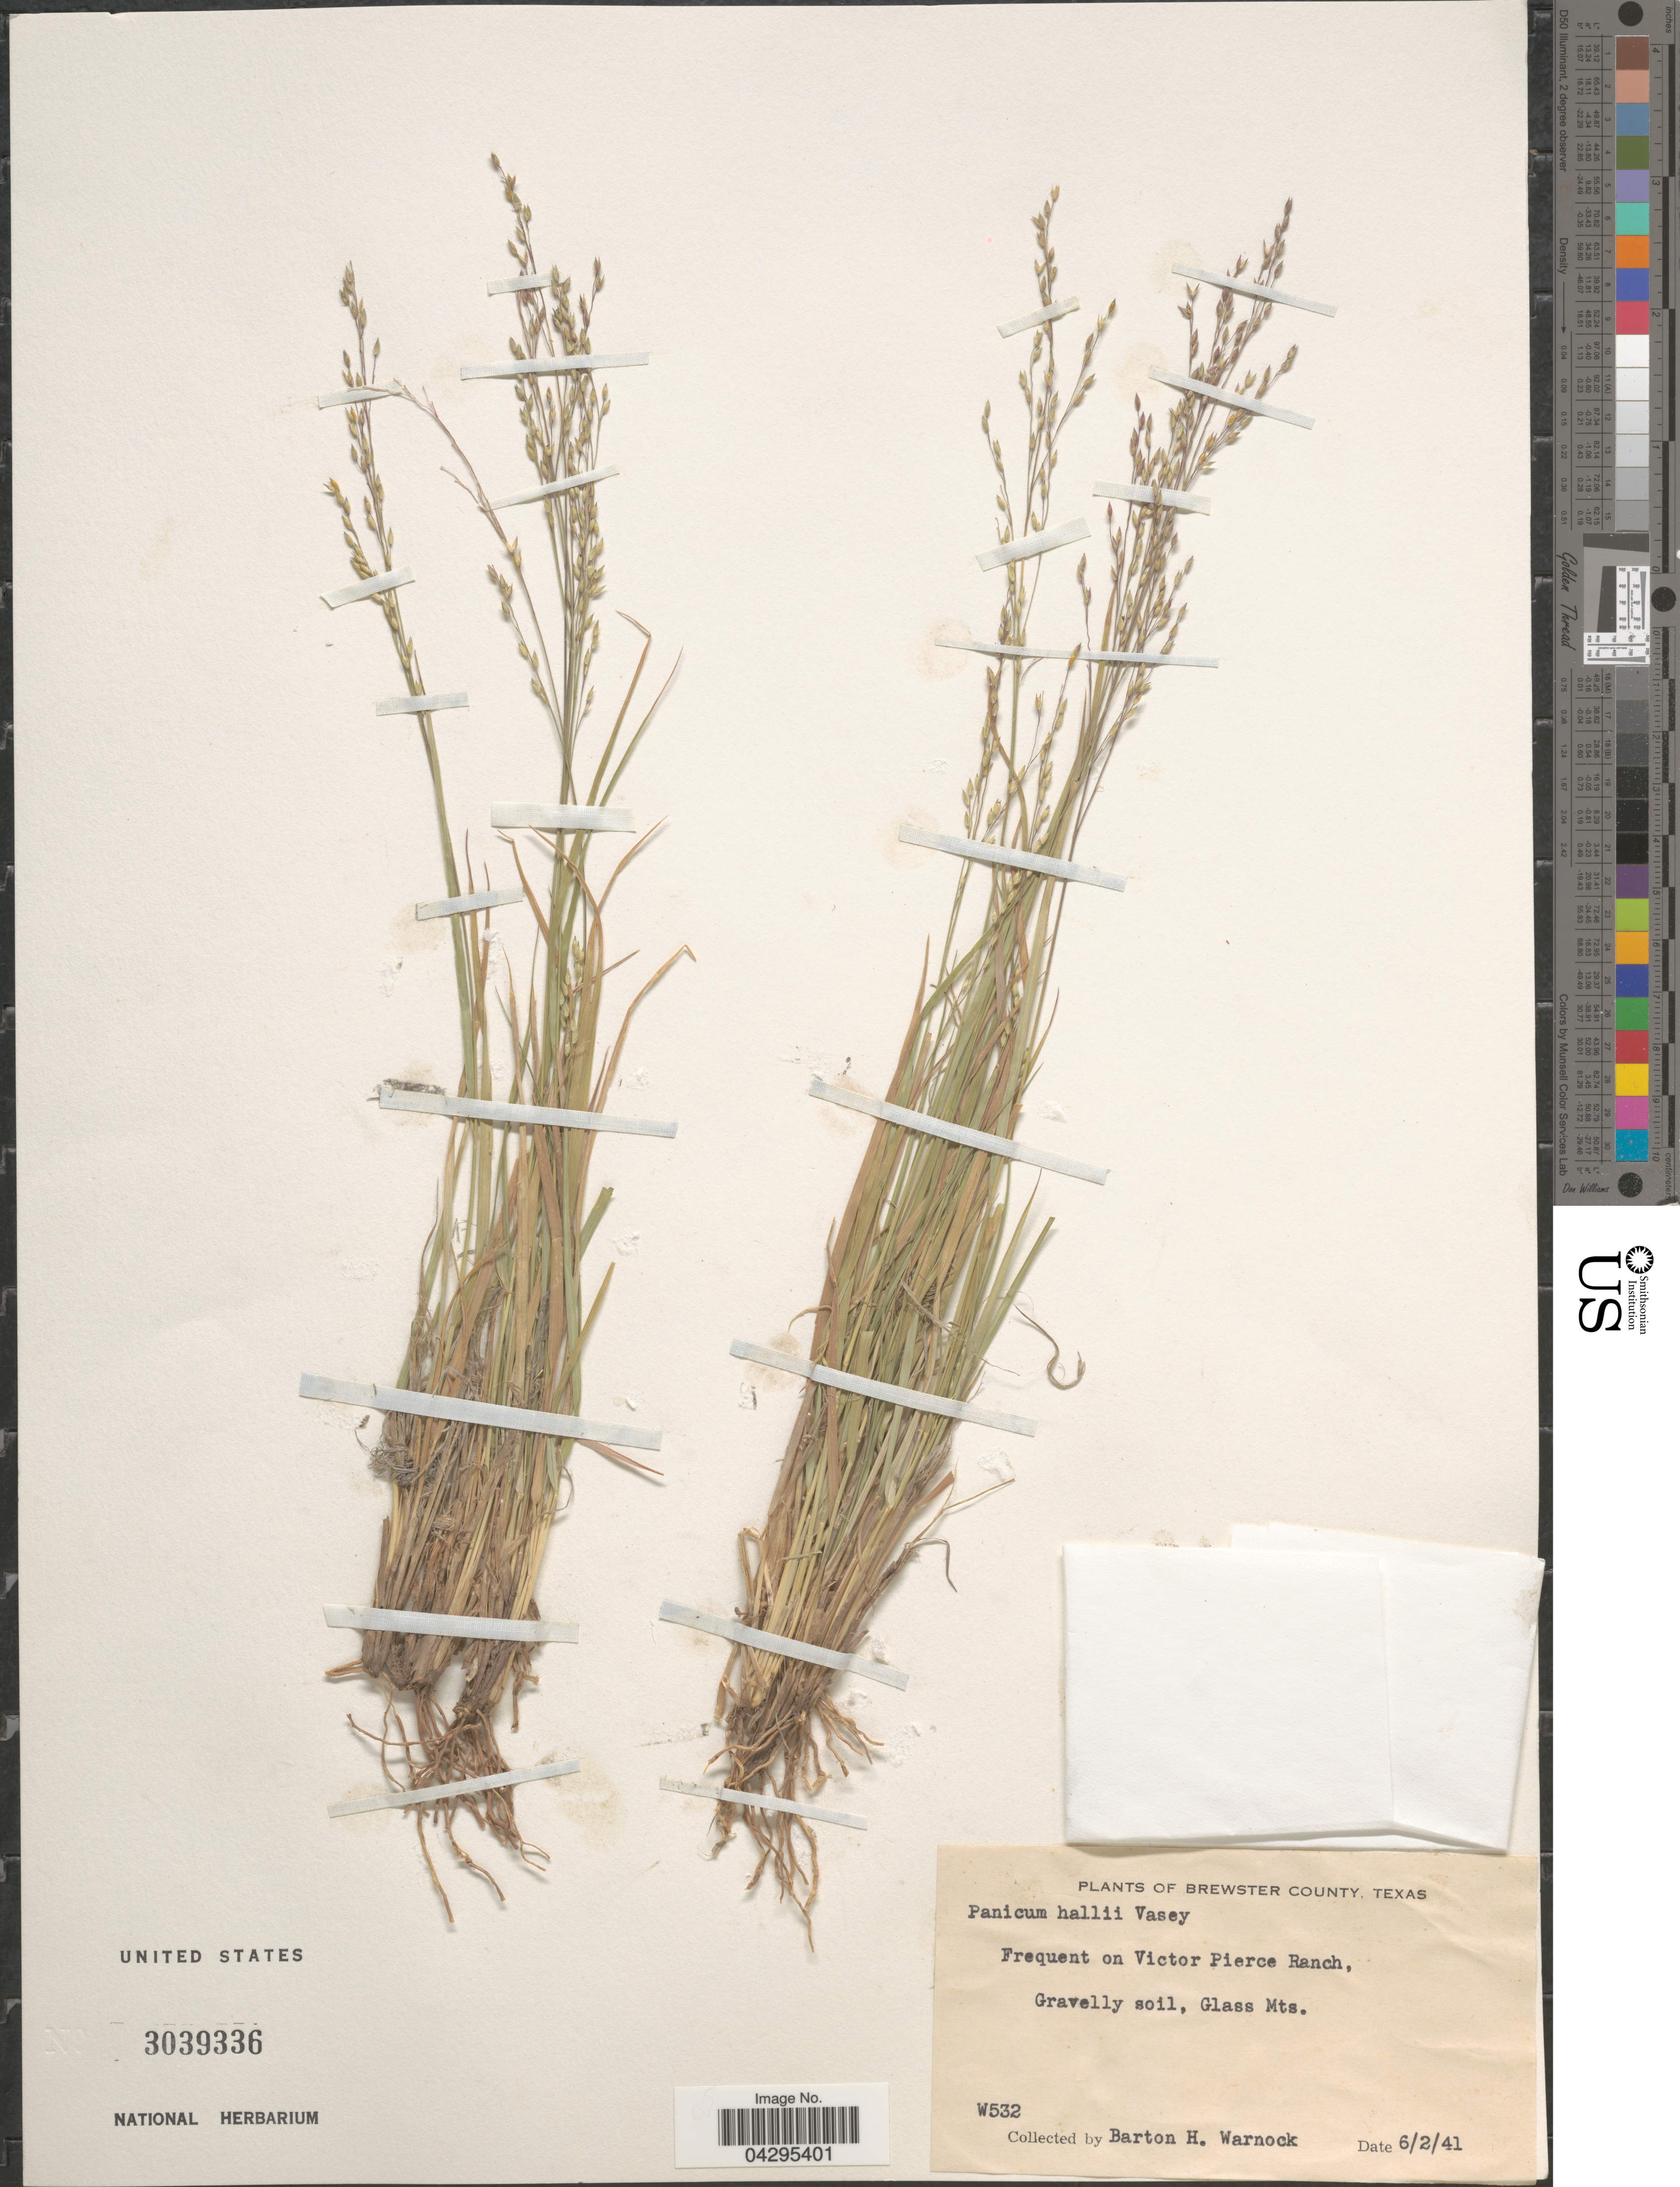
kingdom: Plantae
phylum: Tracheophyta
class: Liliopsida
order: Poales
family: Poaceae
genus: Panicum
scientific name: Panicum hallii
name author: Vasey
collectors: B. H. Warnock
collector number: W532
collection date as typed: Transcribed d/m/y: 2/6/41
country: United States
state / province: Texas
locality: Brewster County. Frequent on Victor Pierce Ranch, Gravelly soil, Glass Mts.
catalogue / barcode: US 3039336